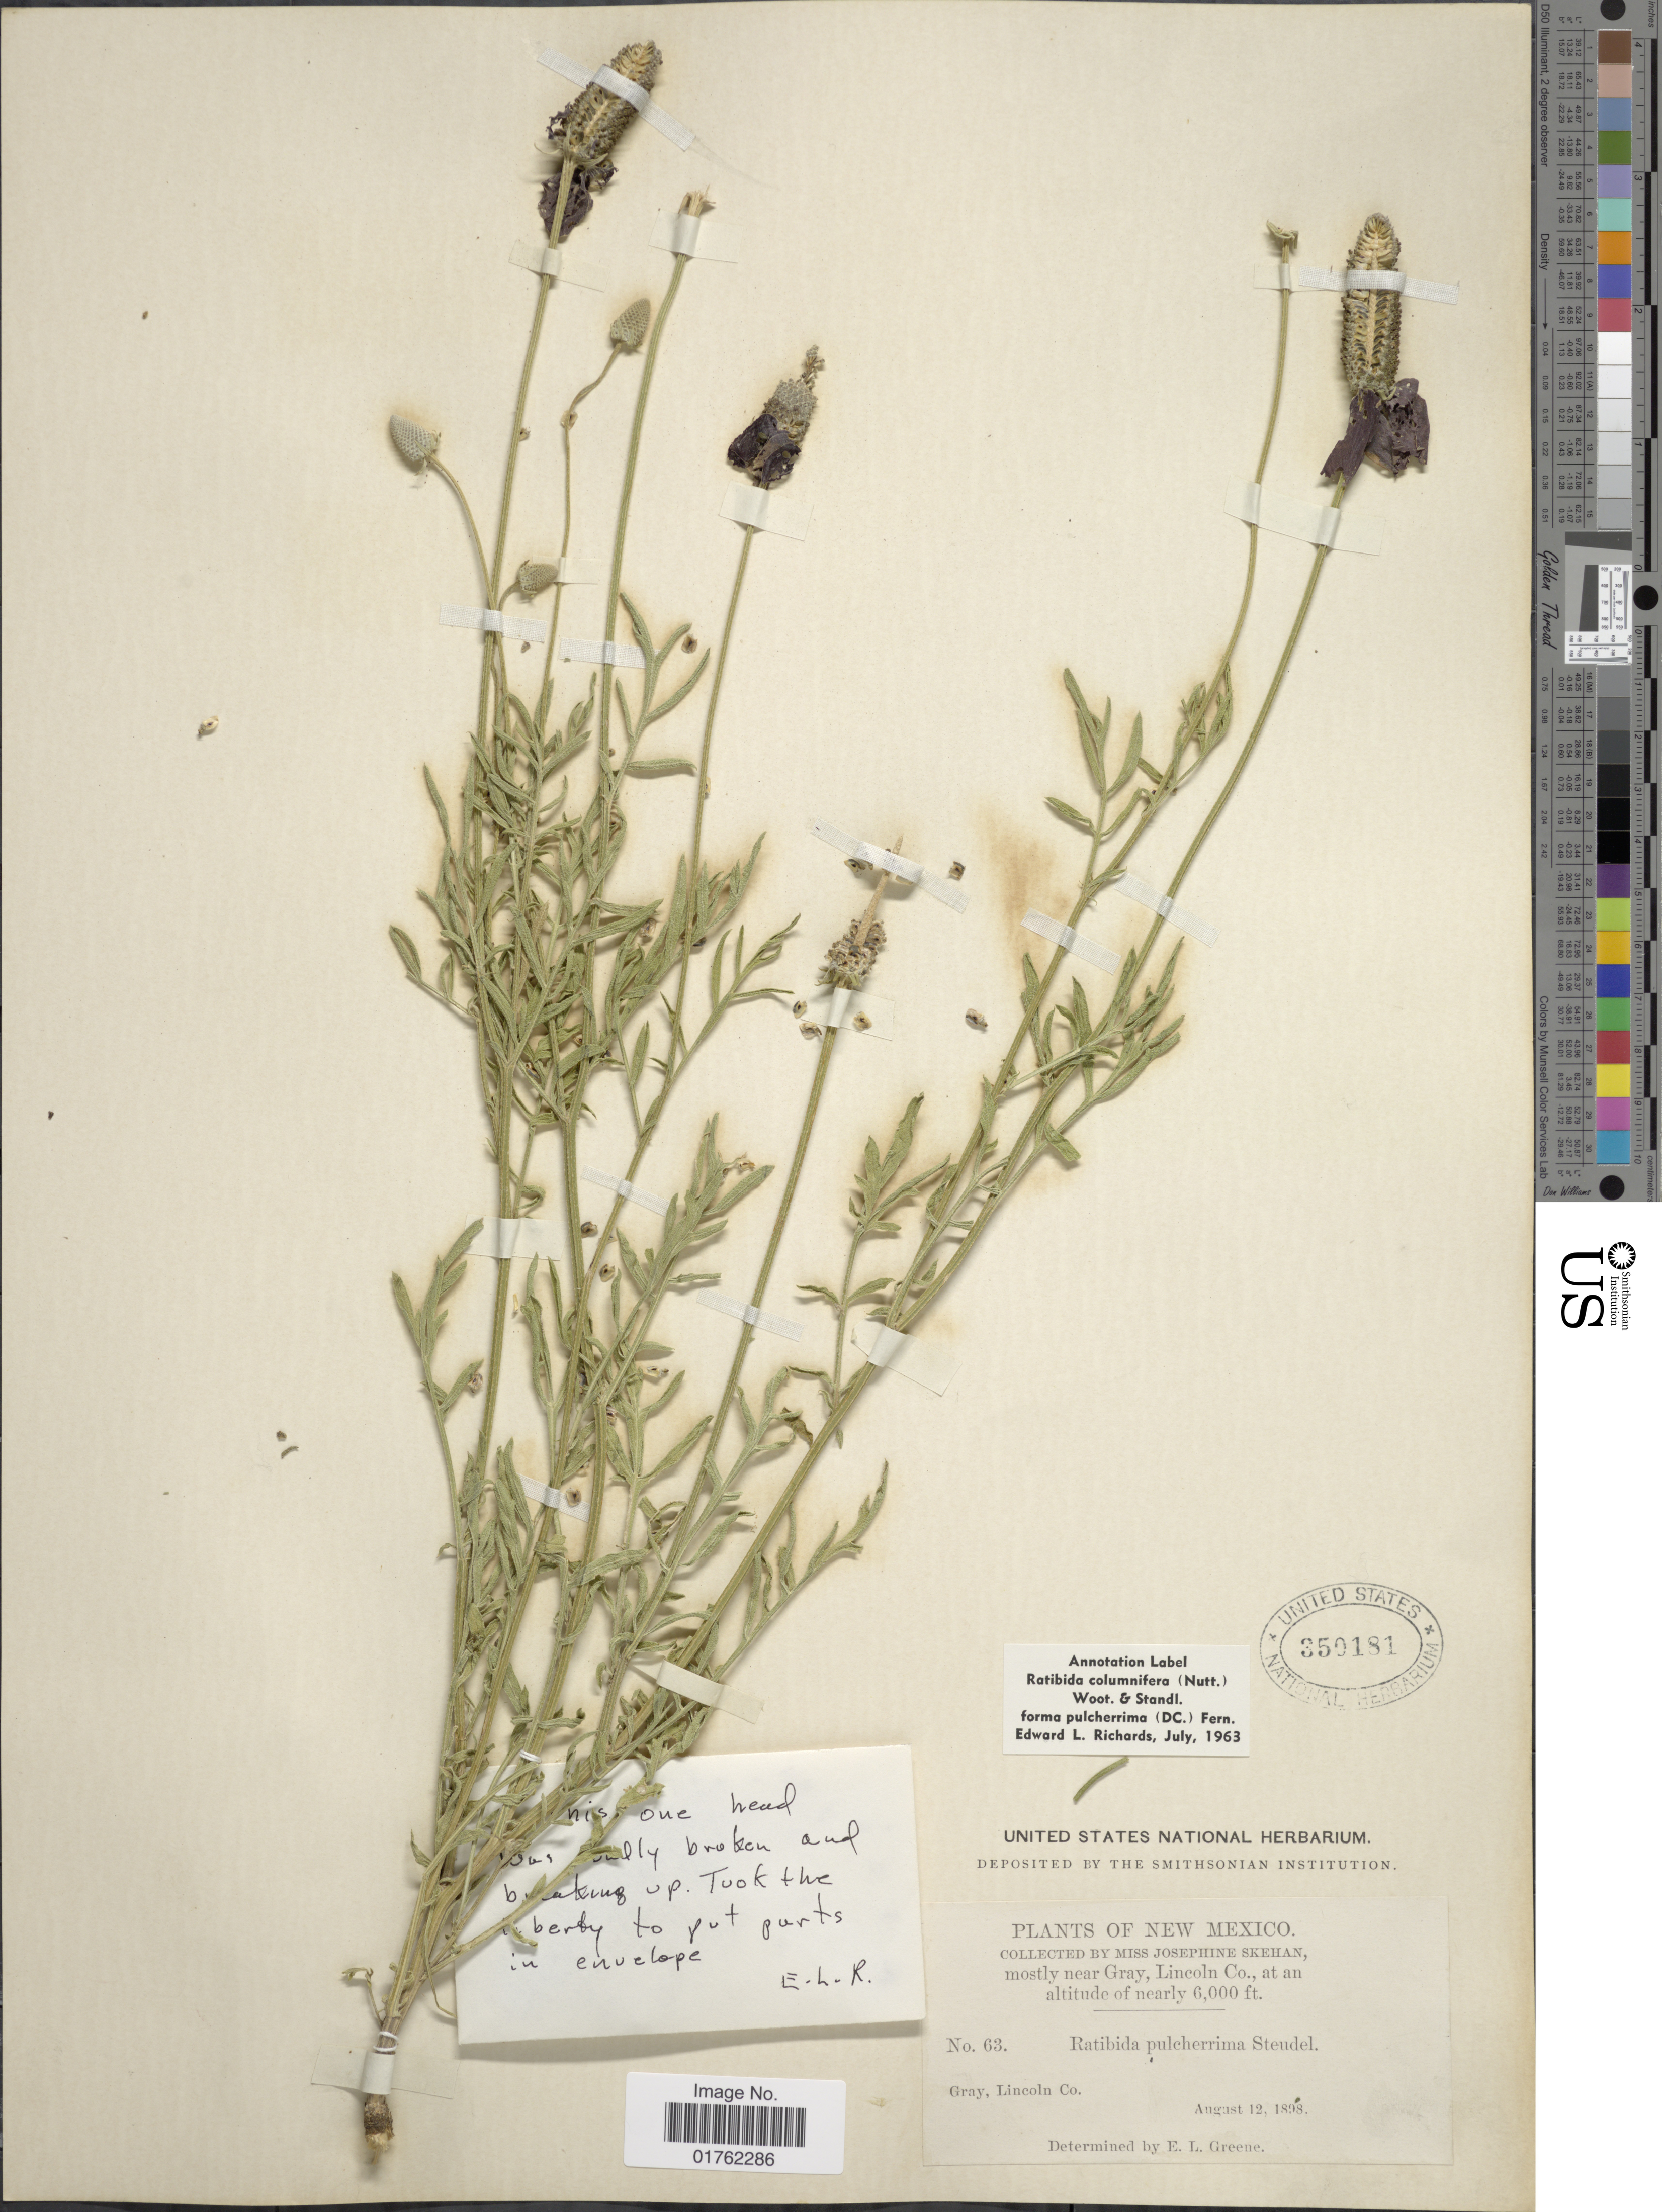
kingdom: Plantae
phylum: Tracheophyta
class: Magnoliopsida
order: Asterales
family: Asteraceae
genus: Ratibida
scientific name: Ratibida columnaris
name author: (Pursh) D. Don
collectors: J. Skehan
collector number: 63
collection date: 1898-08-12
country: United States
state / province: New Mexico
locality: Mostly near Gray, Lincoln Co.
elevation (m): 1829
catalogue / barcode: US 350181